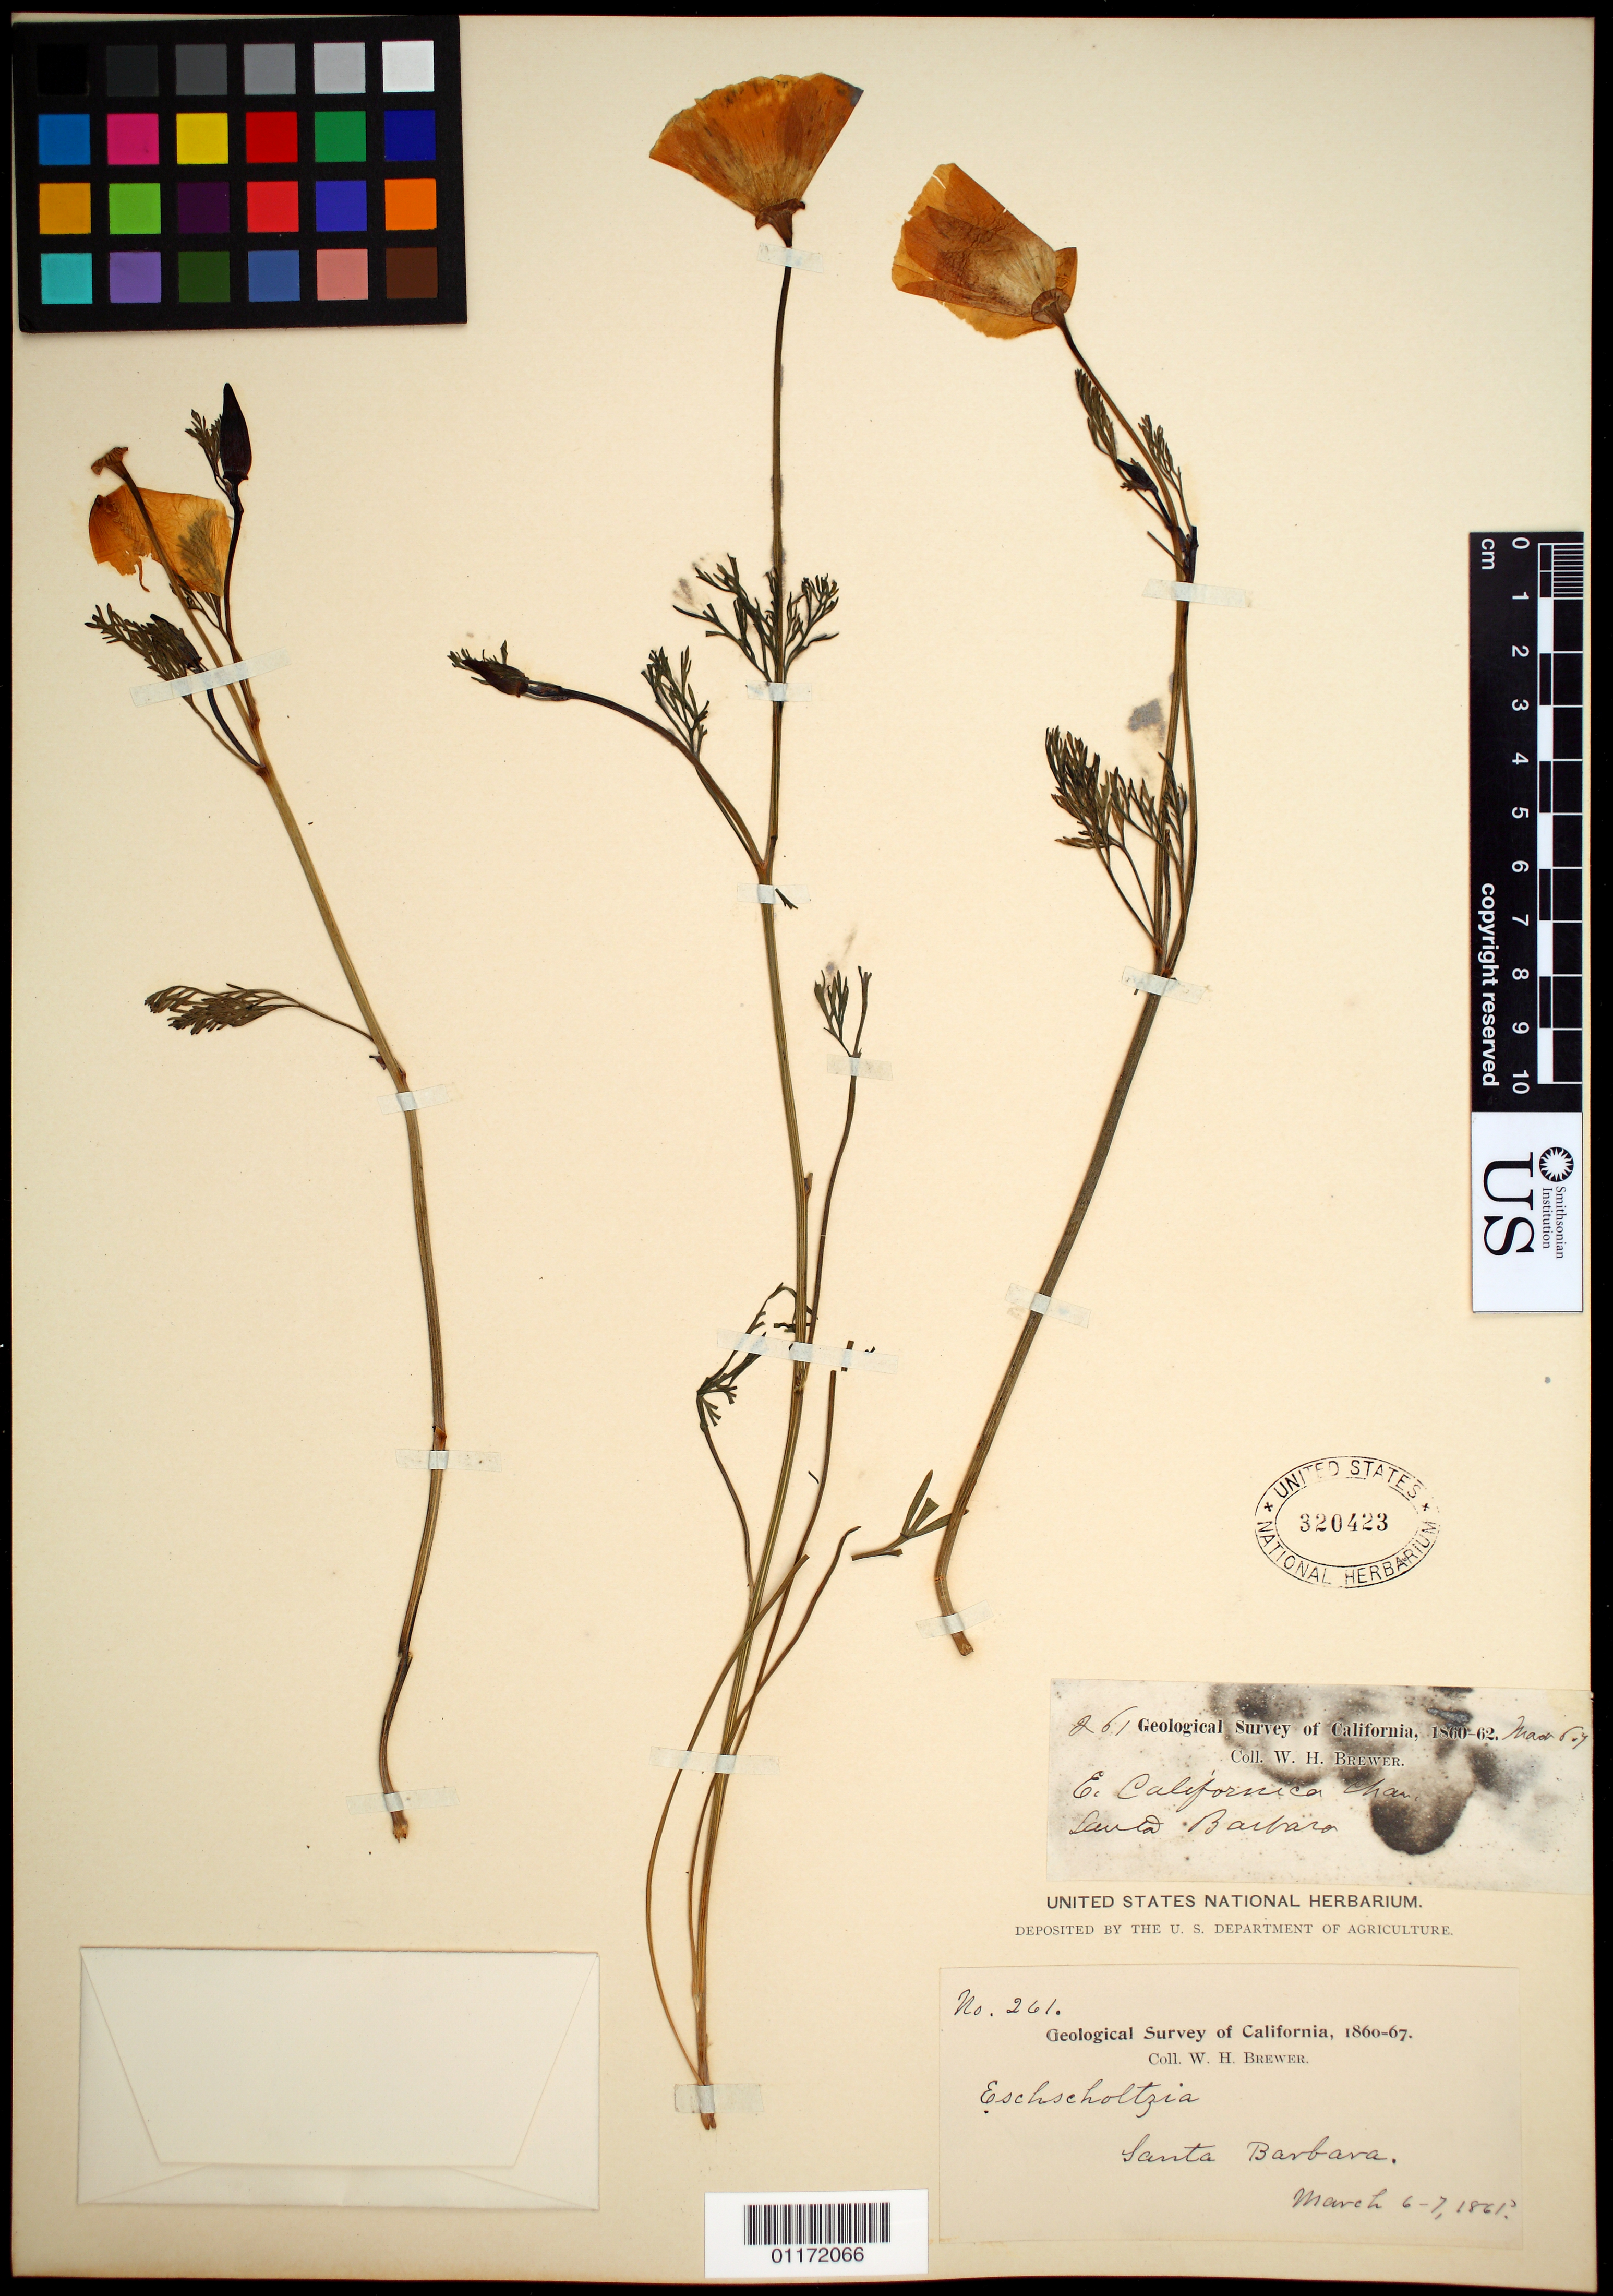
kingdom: Plantae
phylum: Tracheophyta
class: Magnoliopsida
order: Ranunculales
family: Papaveraceae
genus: Eschscholzia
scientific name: Eschscholzia californica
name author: Cham.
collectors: W. H. Brewer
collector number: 261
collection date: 1861-03-06/1861-03-07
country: United States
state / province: California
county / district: Santa Barbara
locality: Santa Barbara.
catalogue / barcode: US 320423